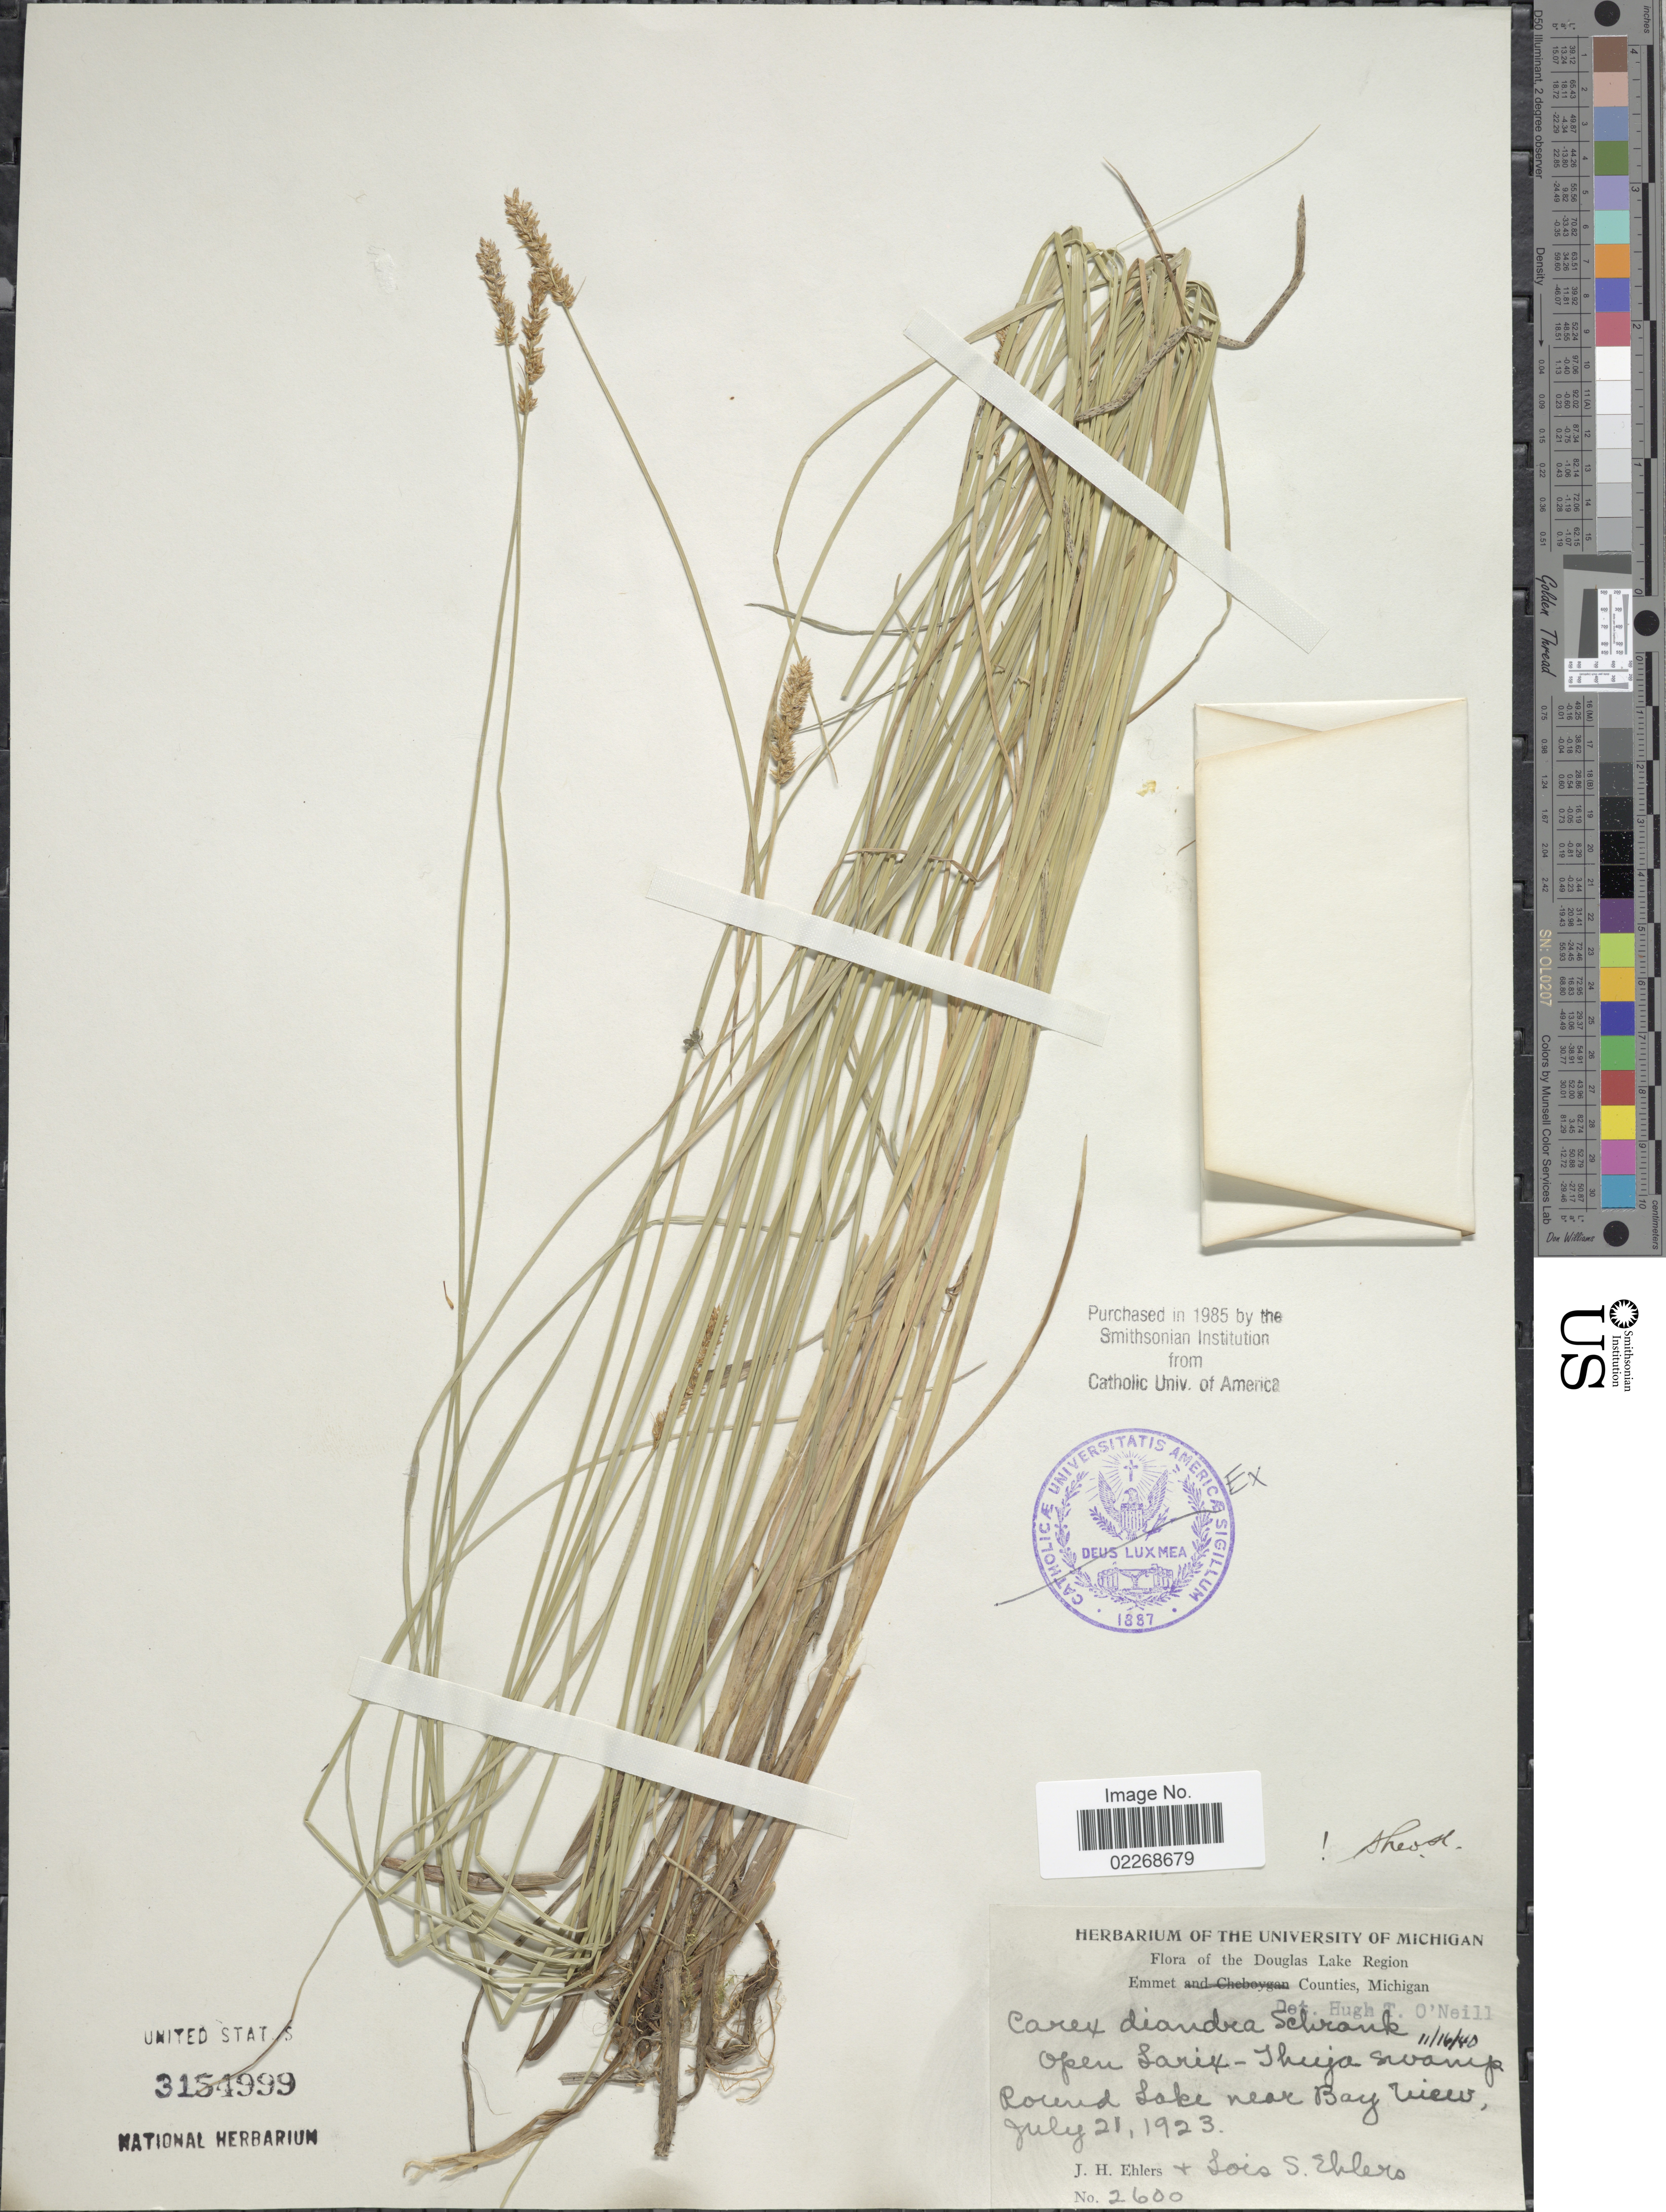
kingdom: Plantae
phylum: Tracheophyta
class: Liliopsida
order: Poales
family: Cyperaceae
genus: Carex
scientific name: Carex diandra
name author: Schrank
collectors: J. H. Ehlers & L. Ehlers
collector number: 2600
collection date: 1923-07-21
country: United States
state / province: Michigan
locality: Douglas Lake Region. Emmet Counties. Open Larix-Shuja swamp Round Lake near Bay View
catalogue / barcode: US 3154999